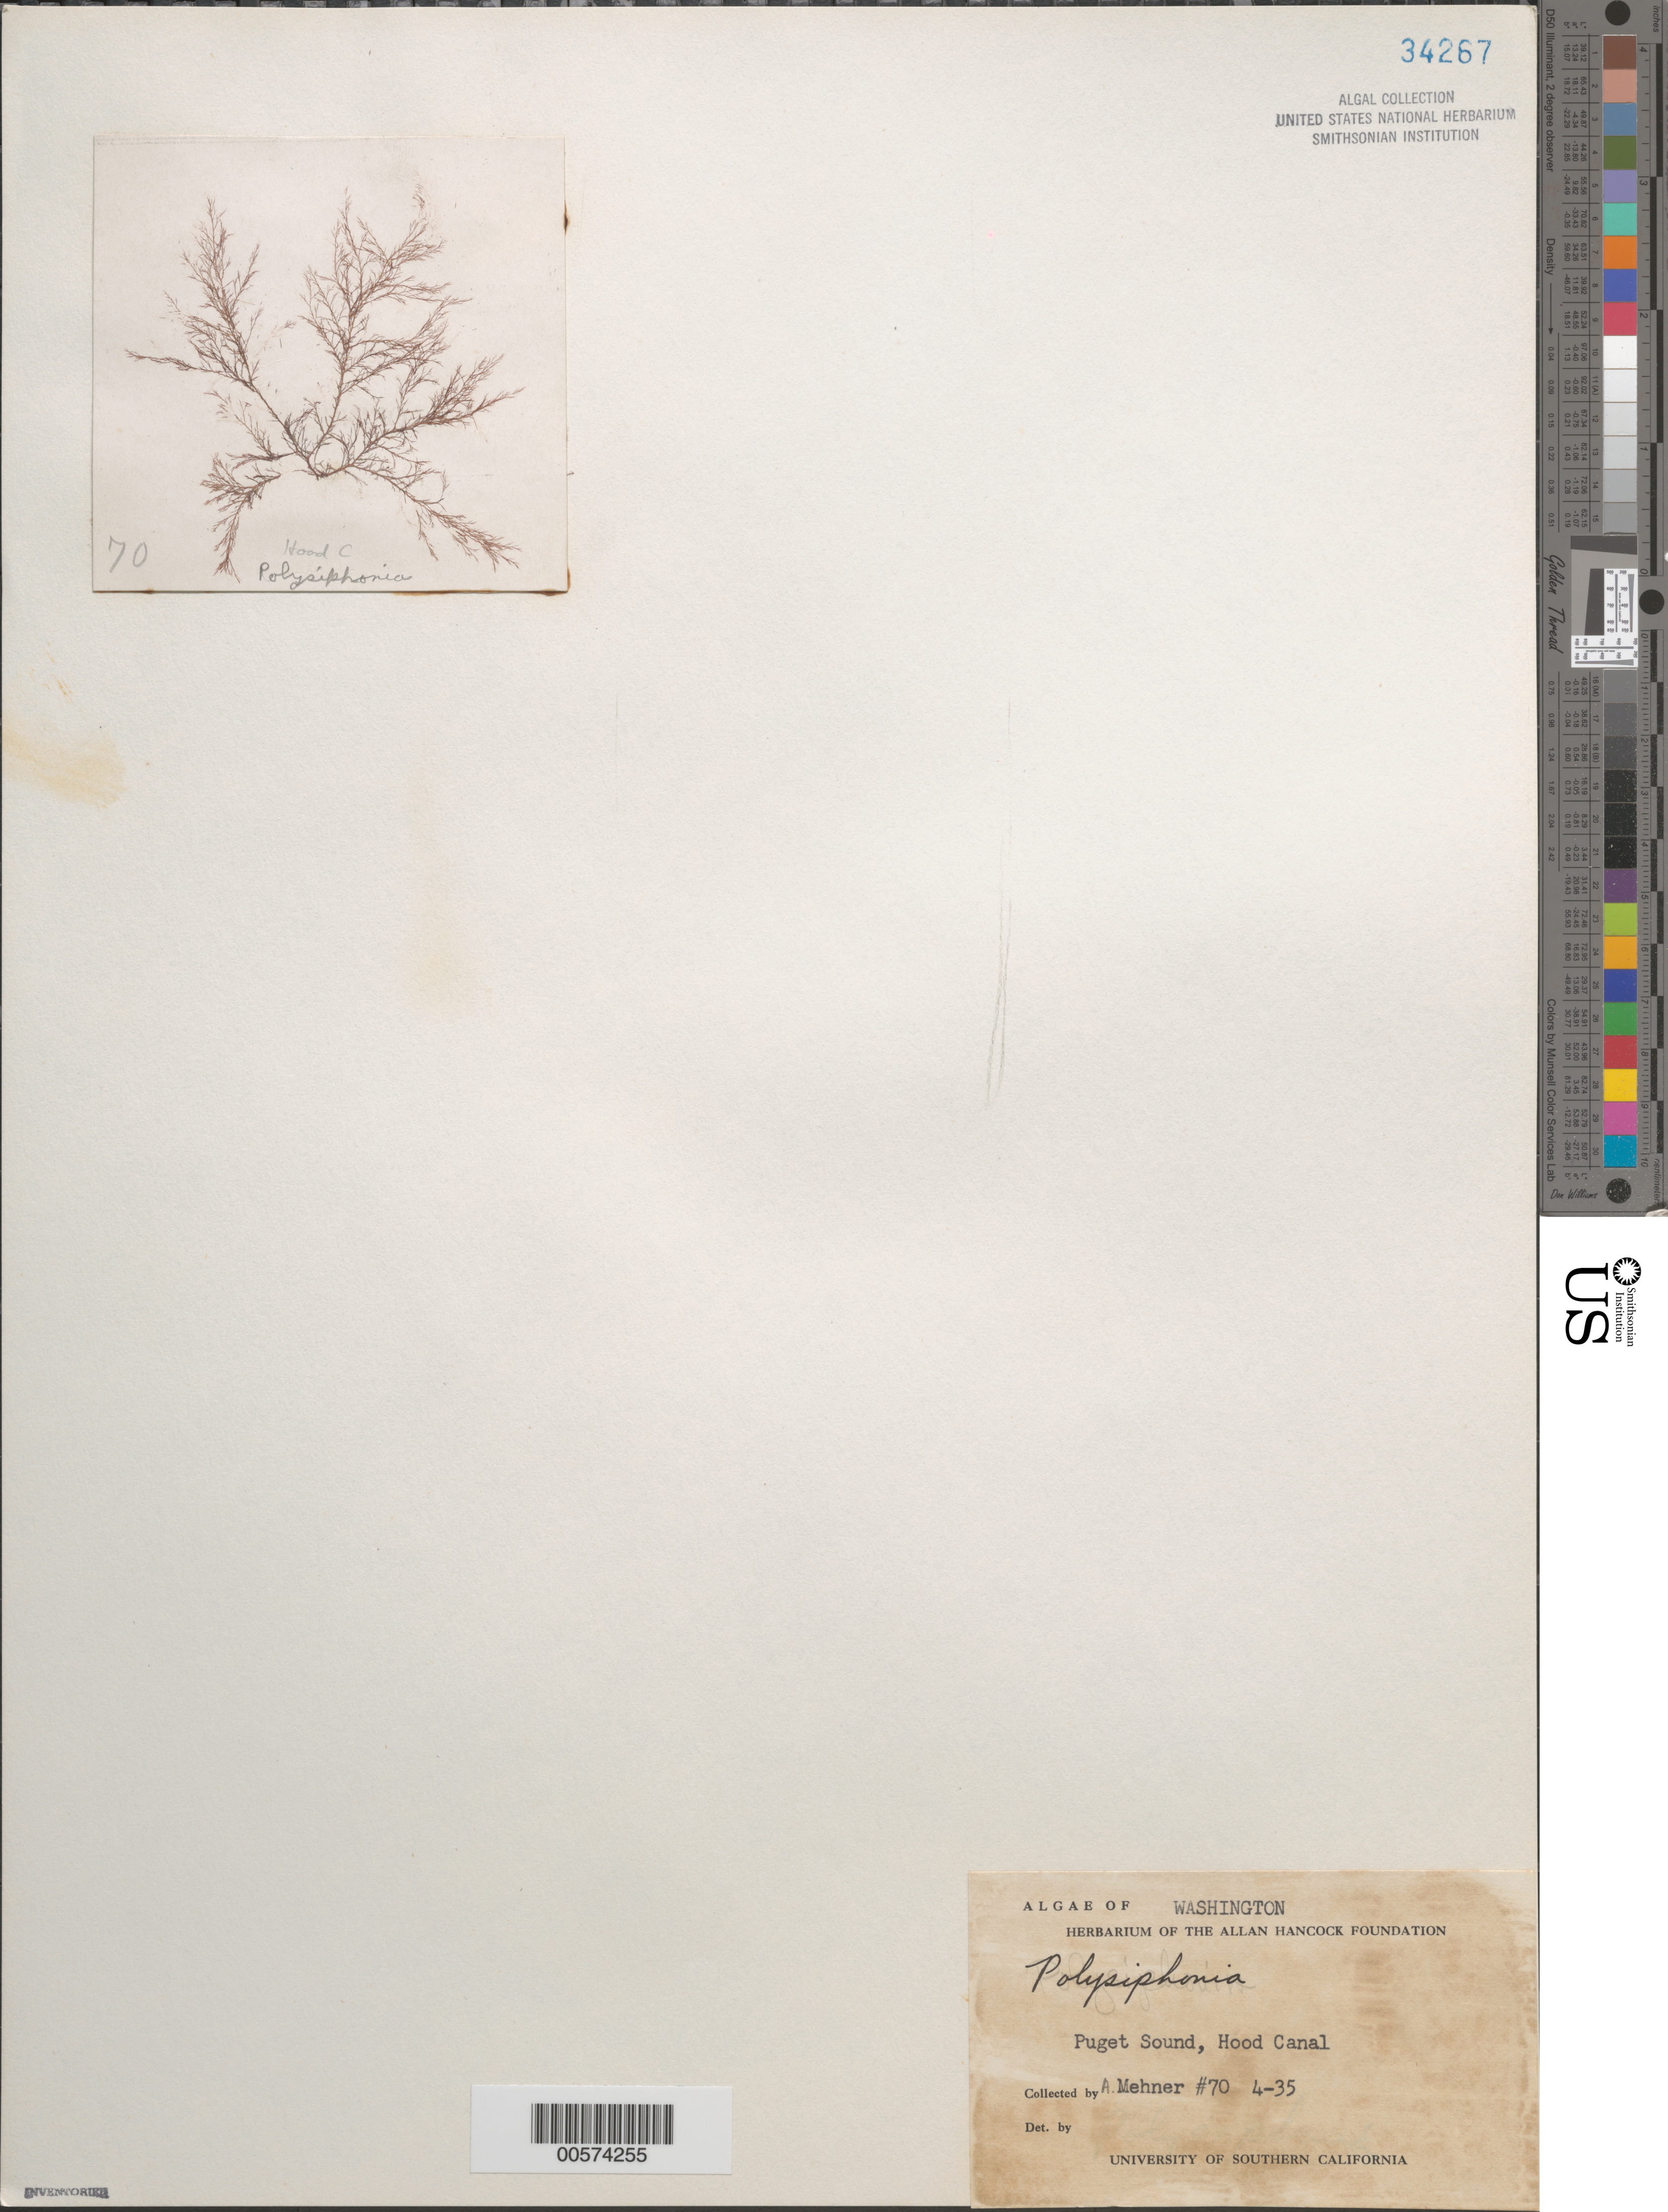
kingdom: Plantae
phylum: Rhodophyta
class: Florideophyceae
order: Ceramiales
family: Rhodomelaceae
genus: Polysiphonia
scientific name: Polysiphonia sp.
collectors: A. Mehner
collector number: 70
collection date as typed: Apr 1935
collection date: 1935-04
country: United States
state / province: Washington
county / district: King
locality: Puget Sound, Hood Canal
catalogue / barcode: US 34267